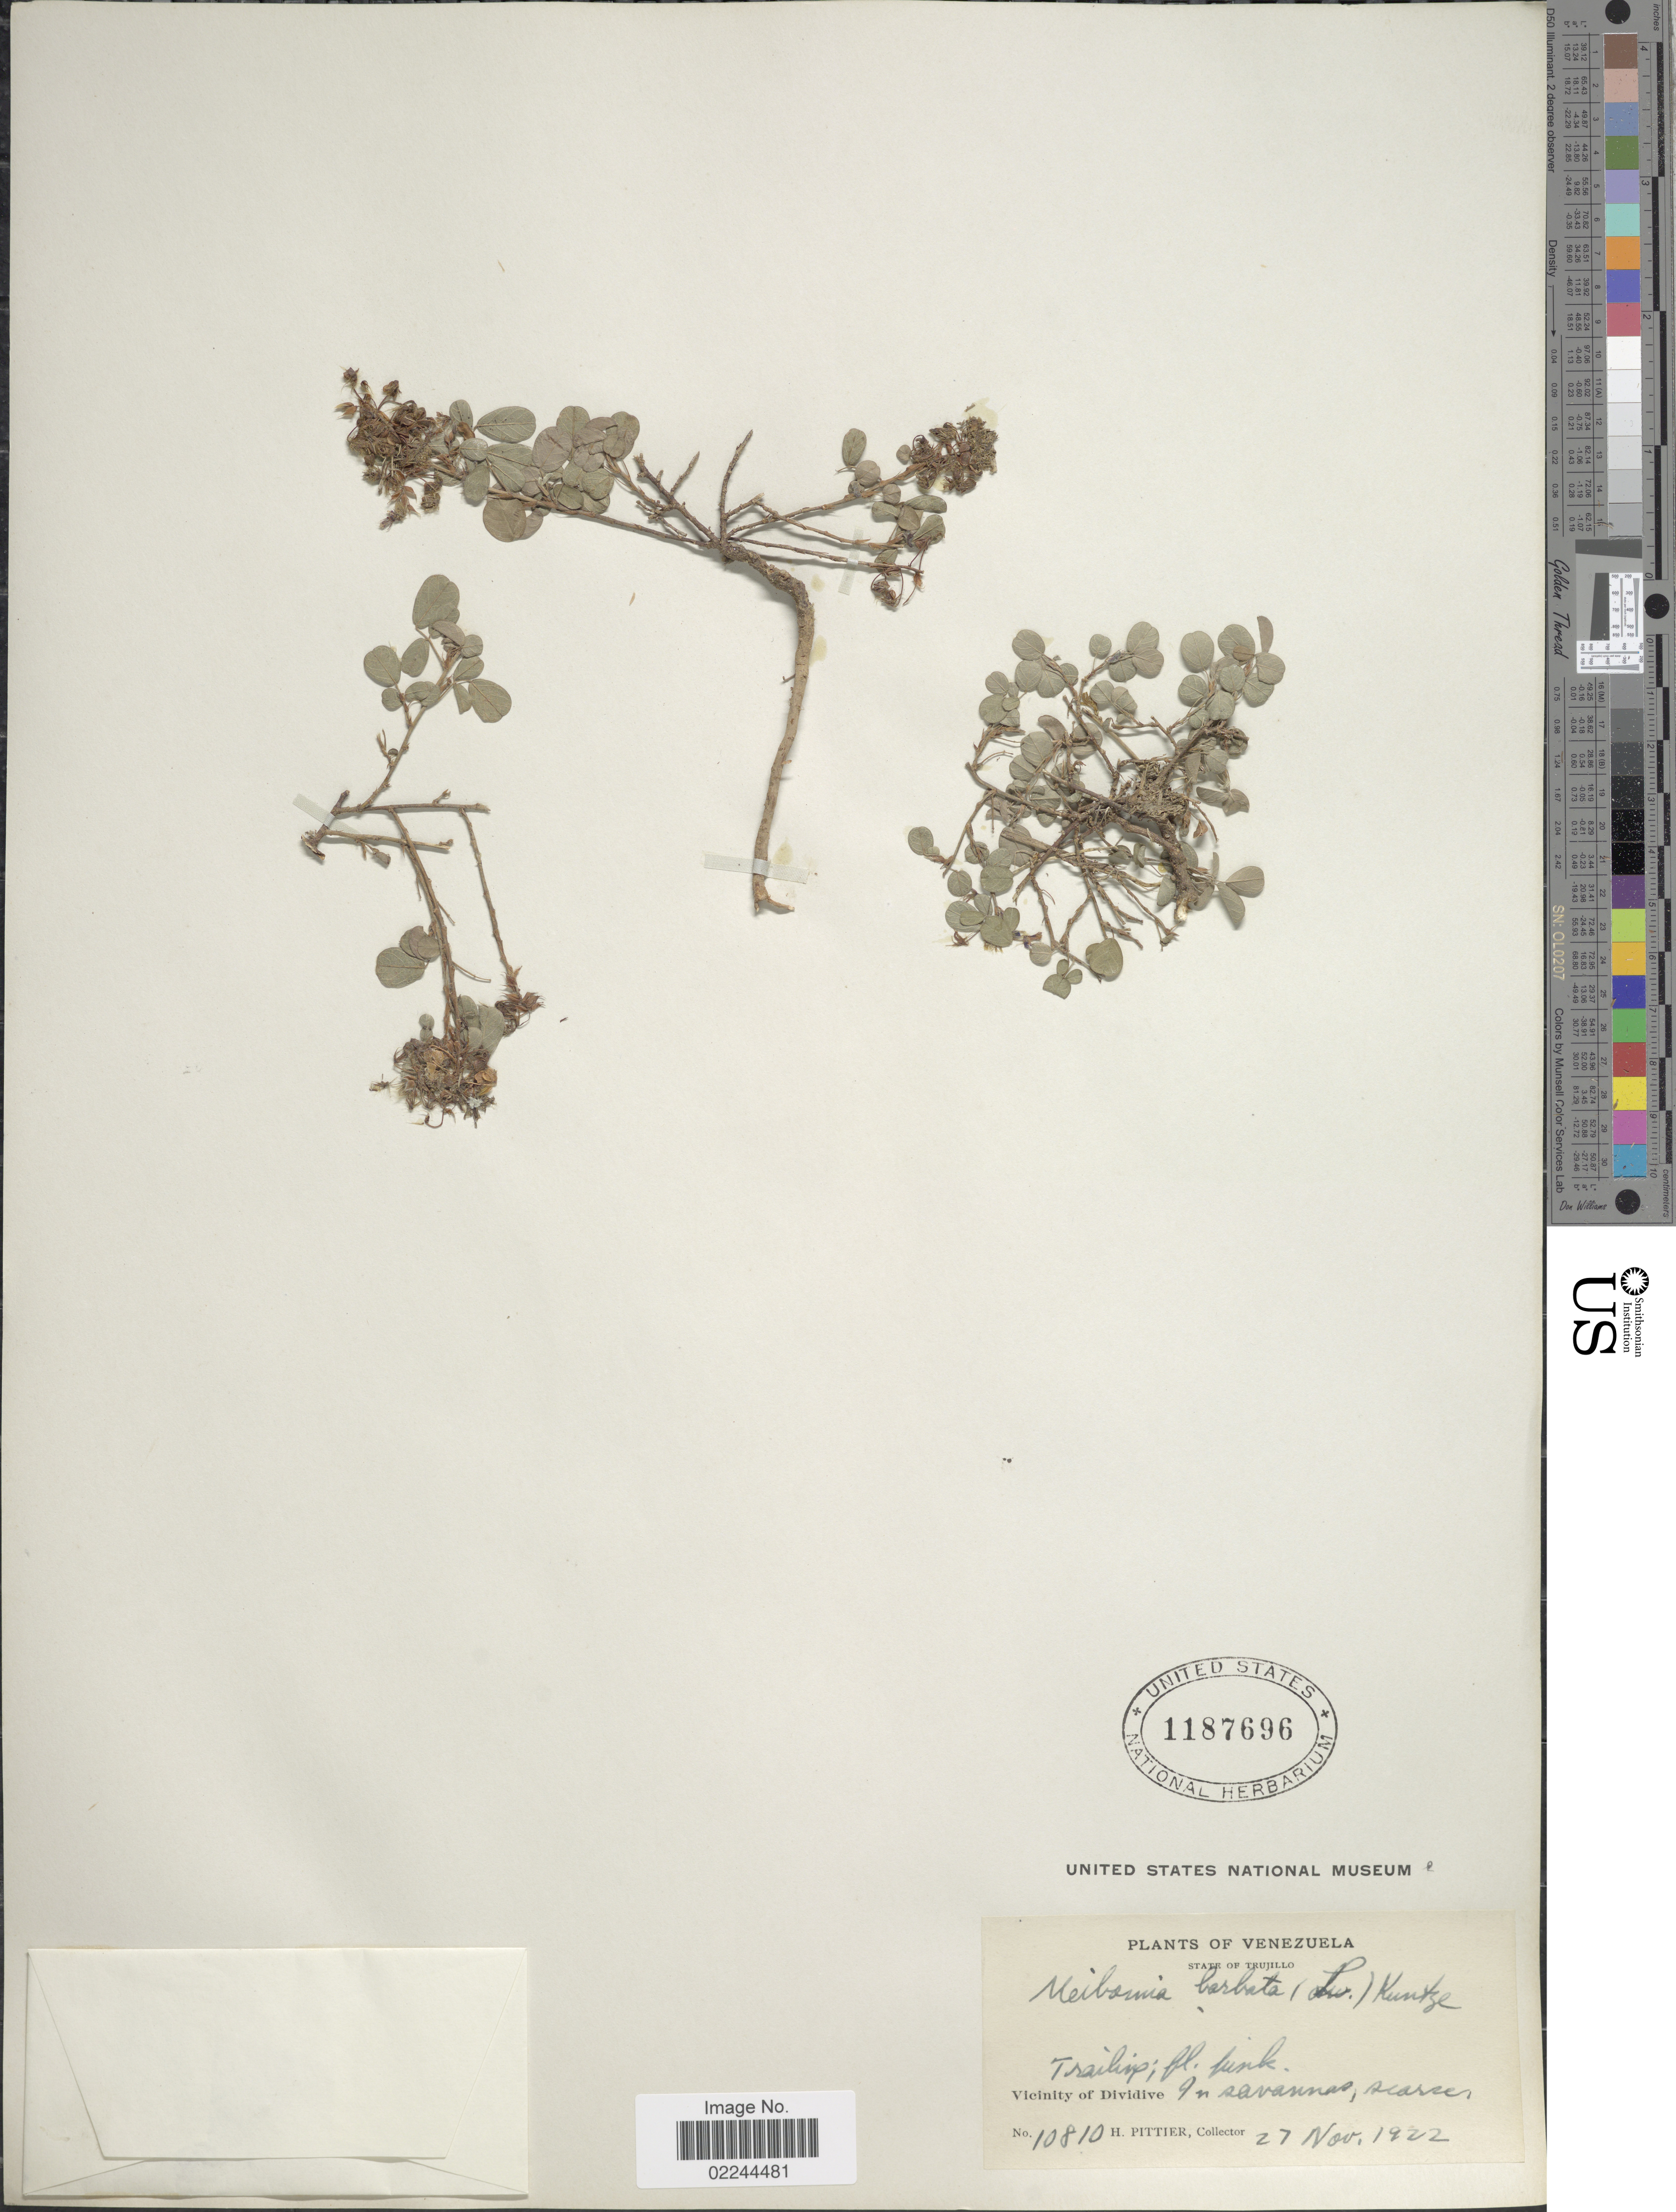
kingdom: Plantae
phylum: Tracheophyta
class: Magnoliopsida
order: Fabales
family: Fabaceae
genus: Grona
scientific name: Grona barbata var. barbata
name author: (L.) H. Ohashi & K. Ohashi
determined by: Strong, Mark T., (BOT), Smithsonian Institution - National Museum of Natural History (UNITED STATES)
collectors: H. F. Pittier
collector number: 10810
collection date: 1922-11-27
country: Venezuela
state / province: Trujillo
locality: Trailing. Vicinity of Dividive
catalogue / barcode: US 1187696